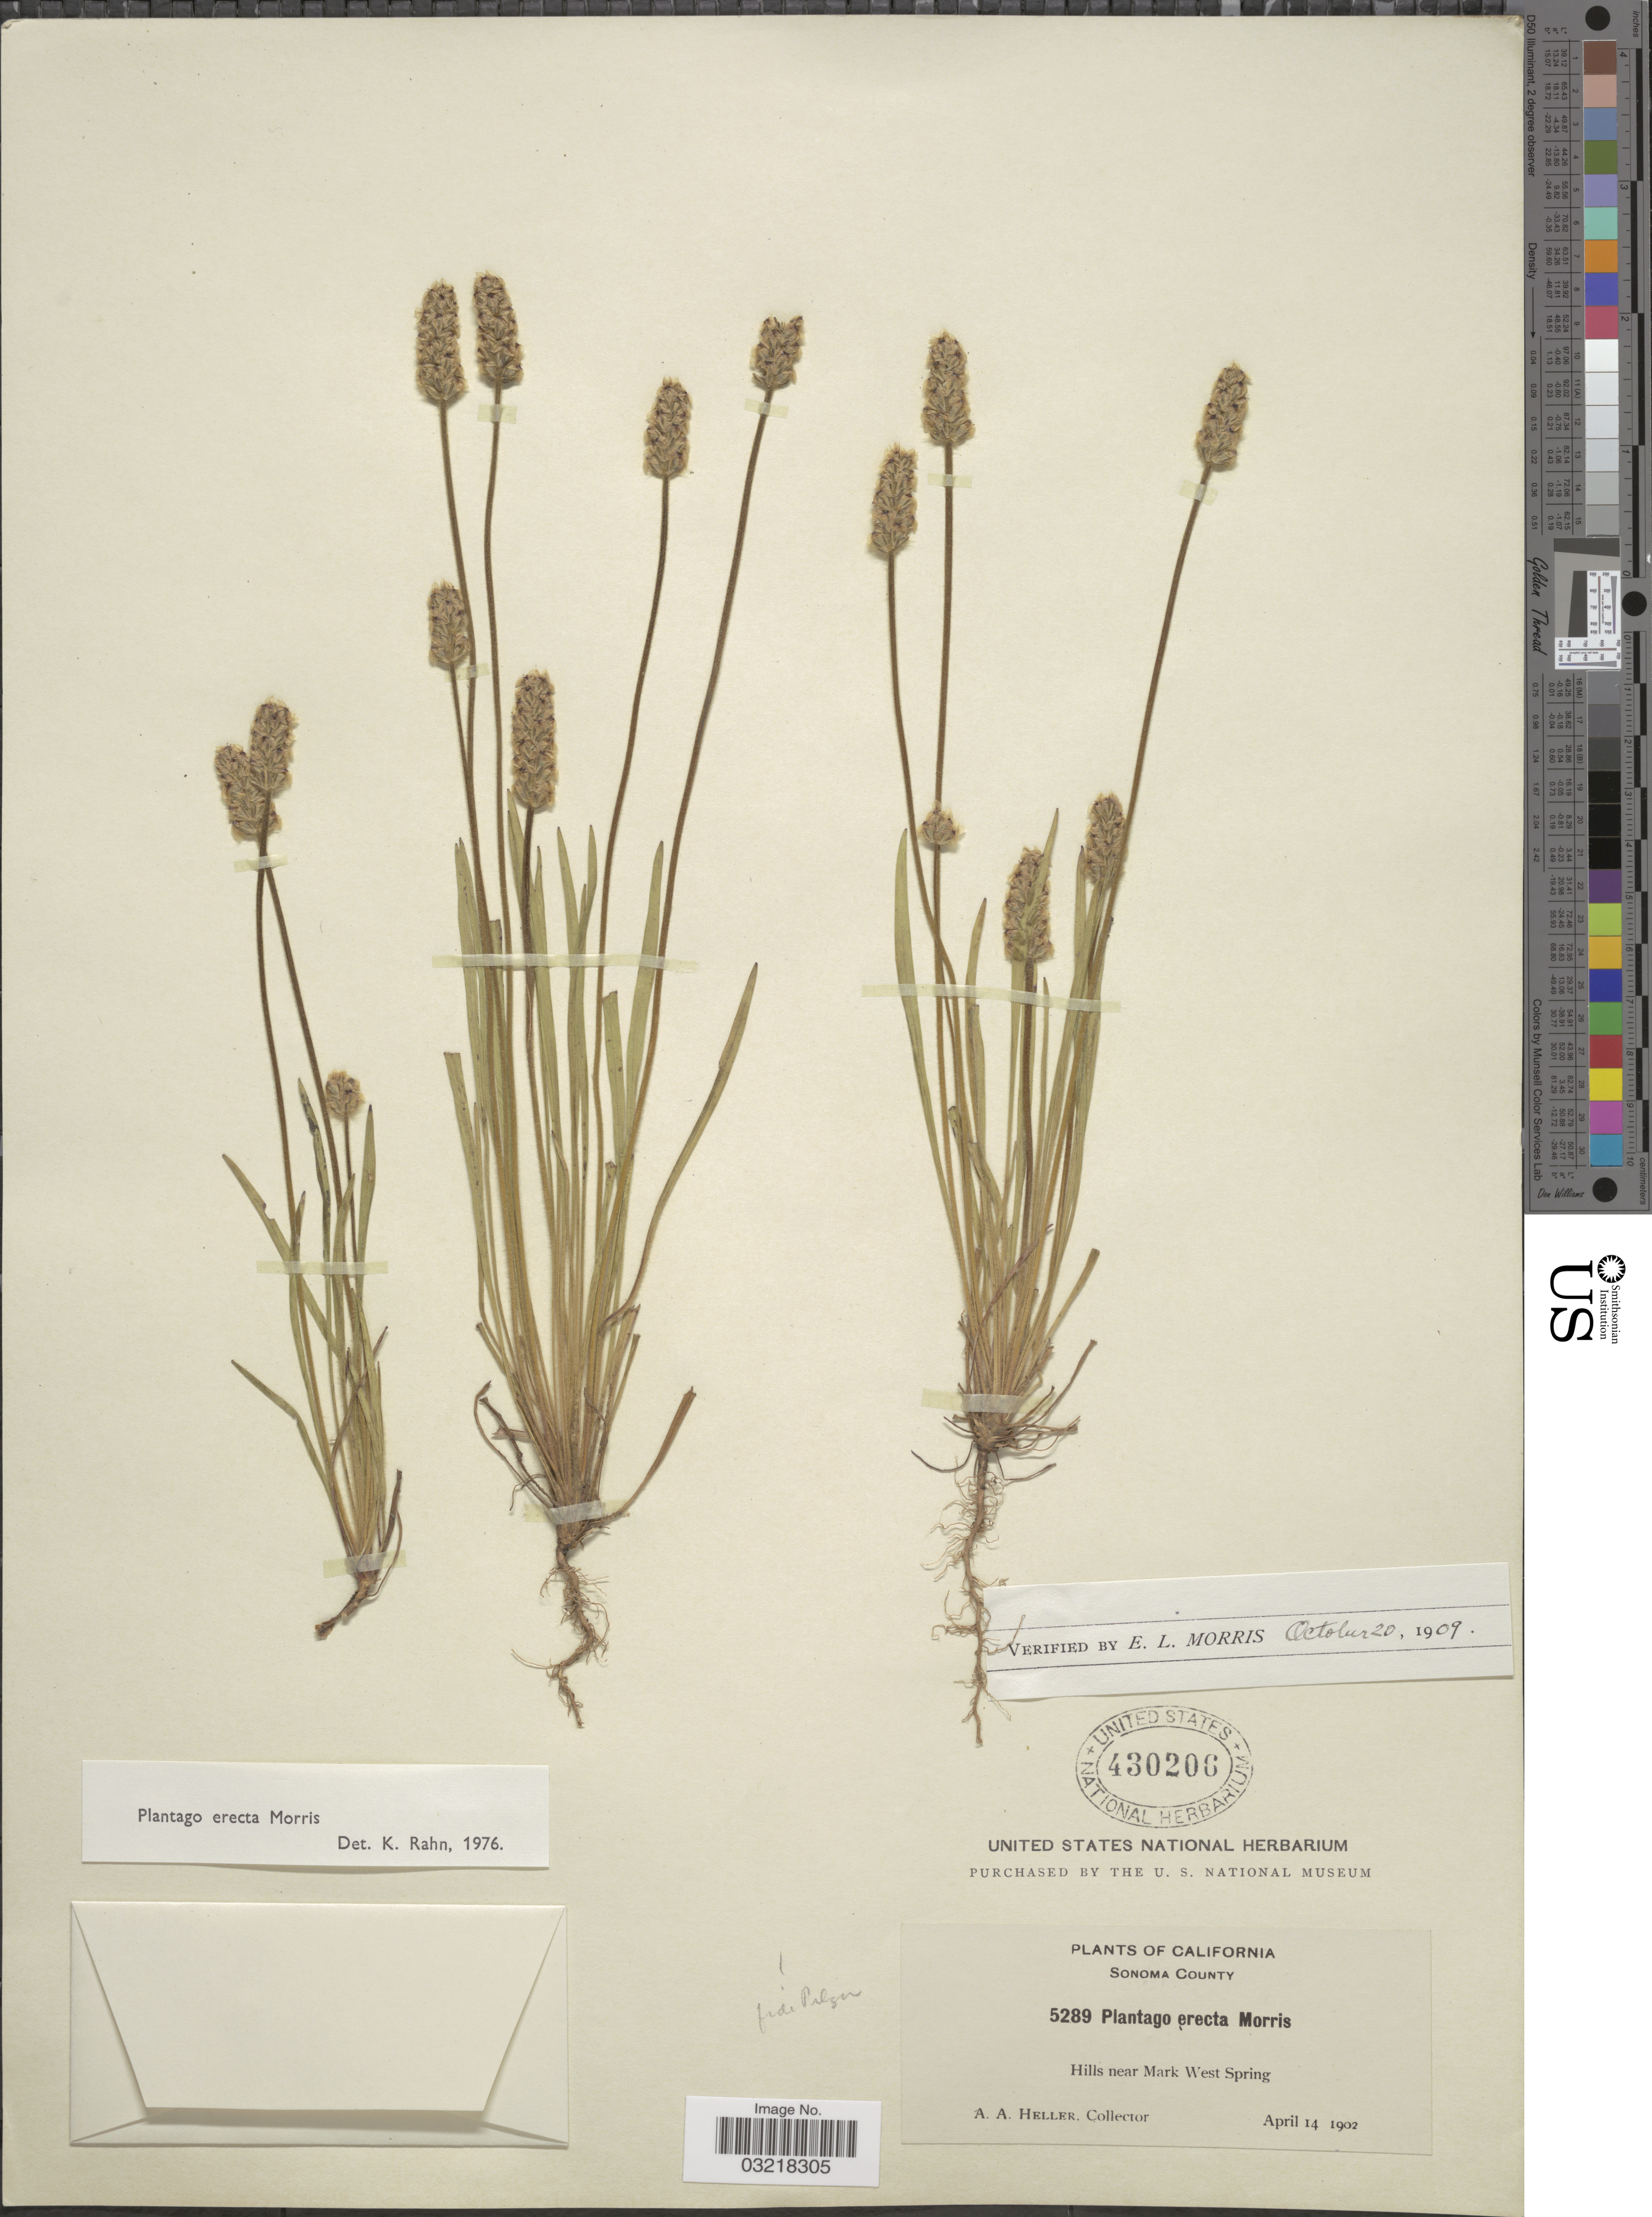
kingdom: Plantae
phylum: Tracheophyta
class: Magnoliopsida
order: Lamiales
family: Plantaginaceae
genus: Plantago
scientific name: Plantago erecta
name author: Morris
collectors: A. A. Heller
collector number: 5289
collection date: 1902-04-14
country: United States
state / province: California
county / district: Sonoma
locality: Sonoma County. Hills near Mark West Spring.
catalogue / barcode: US 430206